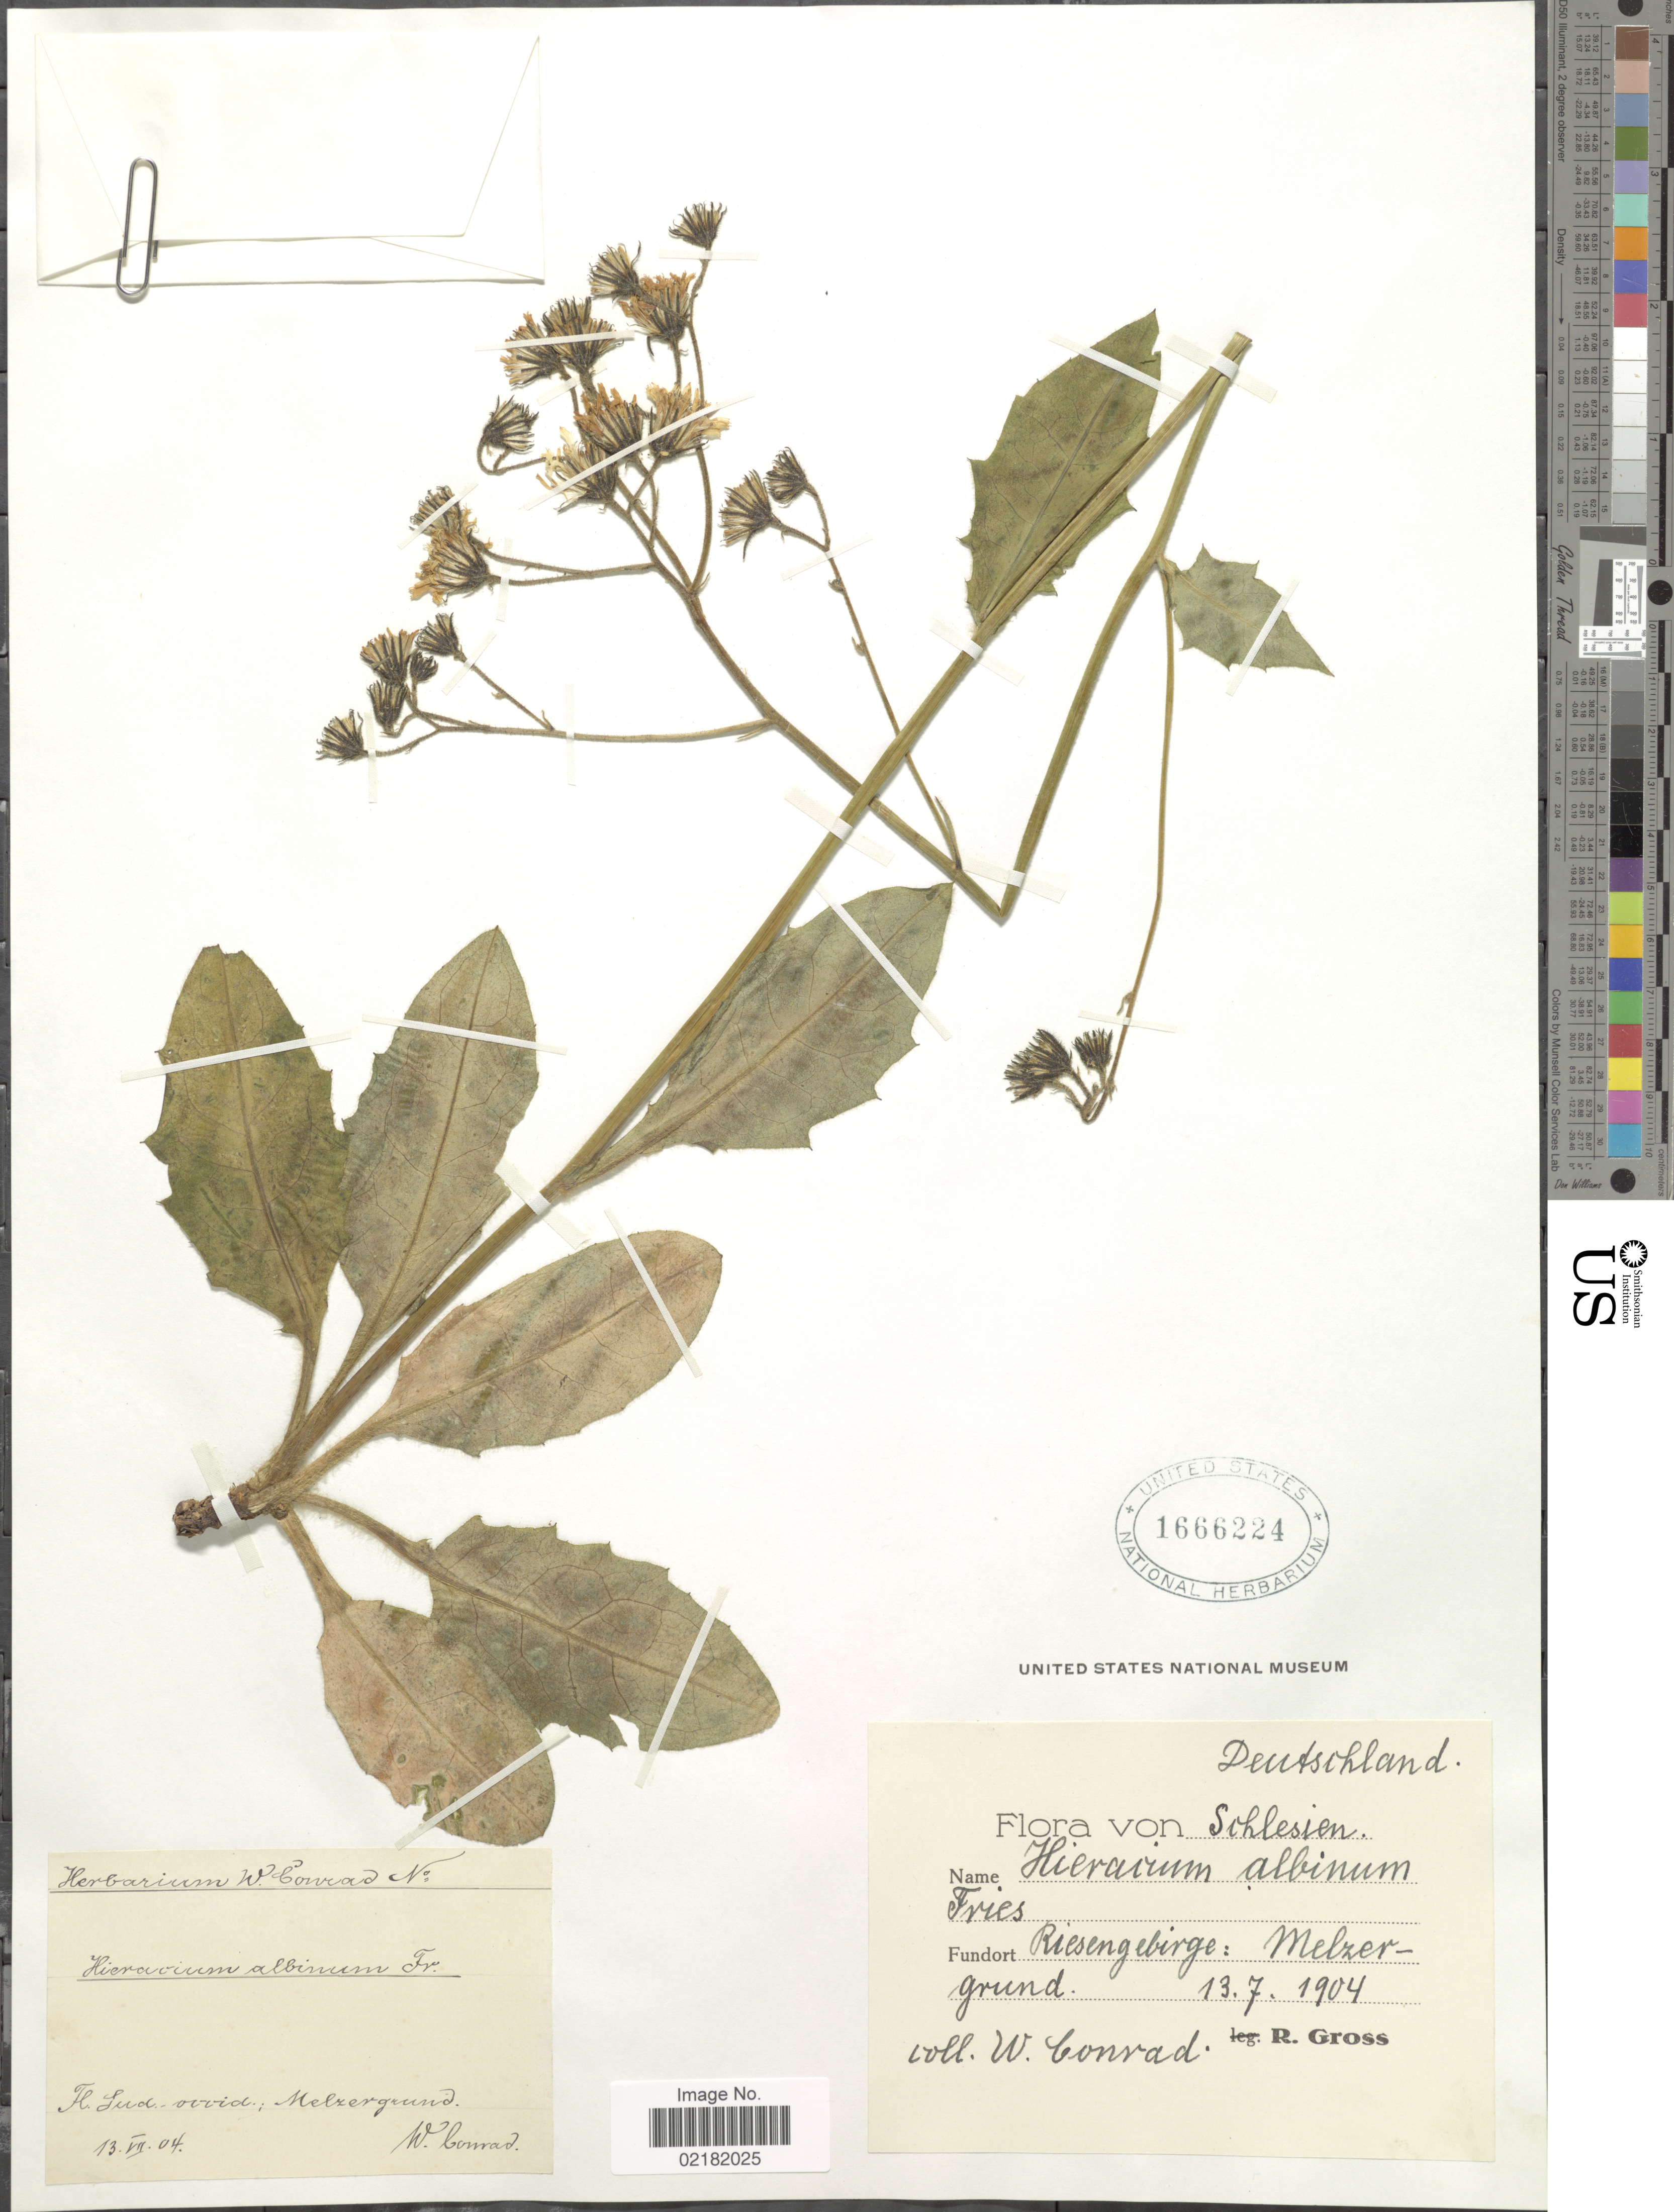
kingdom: Plantae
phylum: Tracheophyta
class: Magnoliopsida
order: Asterales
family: Asteraceae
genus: Hieracium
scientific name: Hieracium umbrosum subsp. albinum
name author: (Fr.) Zahn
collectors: W. Conrad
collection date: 1904-07-13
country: Germany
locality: Deutschland, Schlesien, Fundort Riesengebirge: Melzergrund.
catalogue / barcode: US 1666224